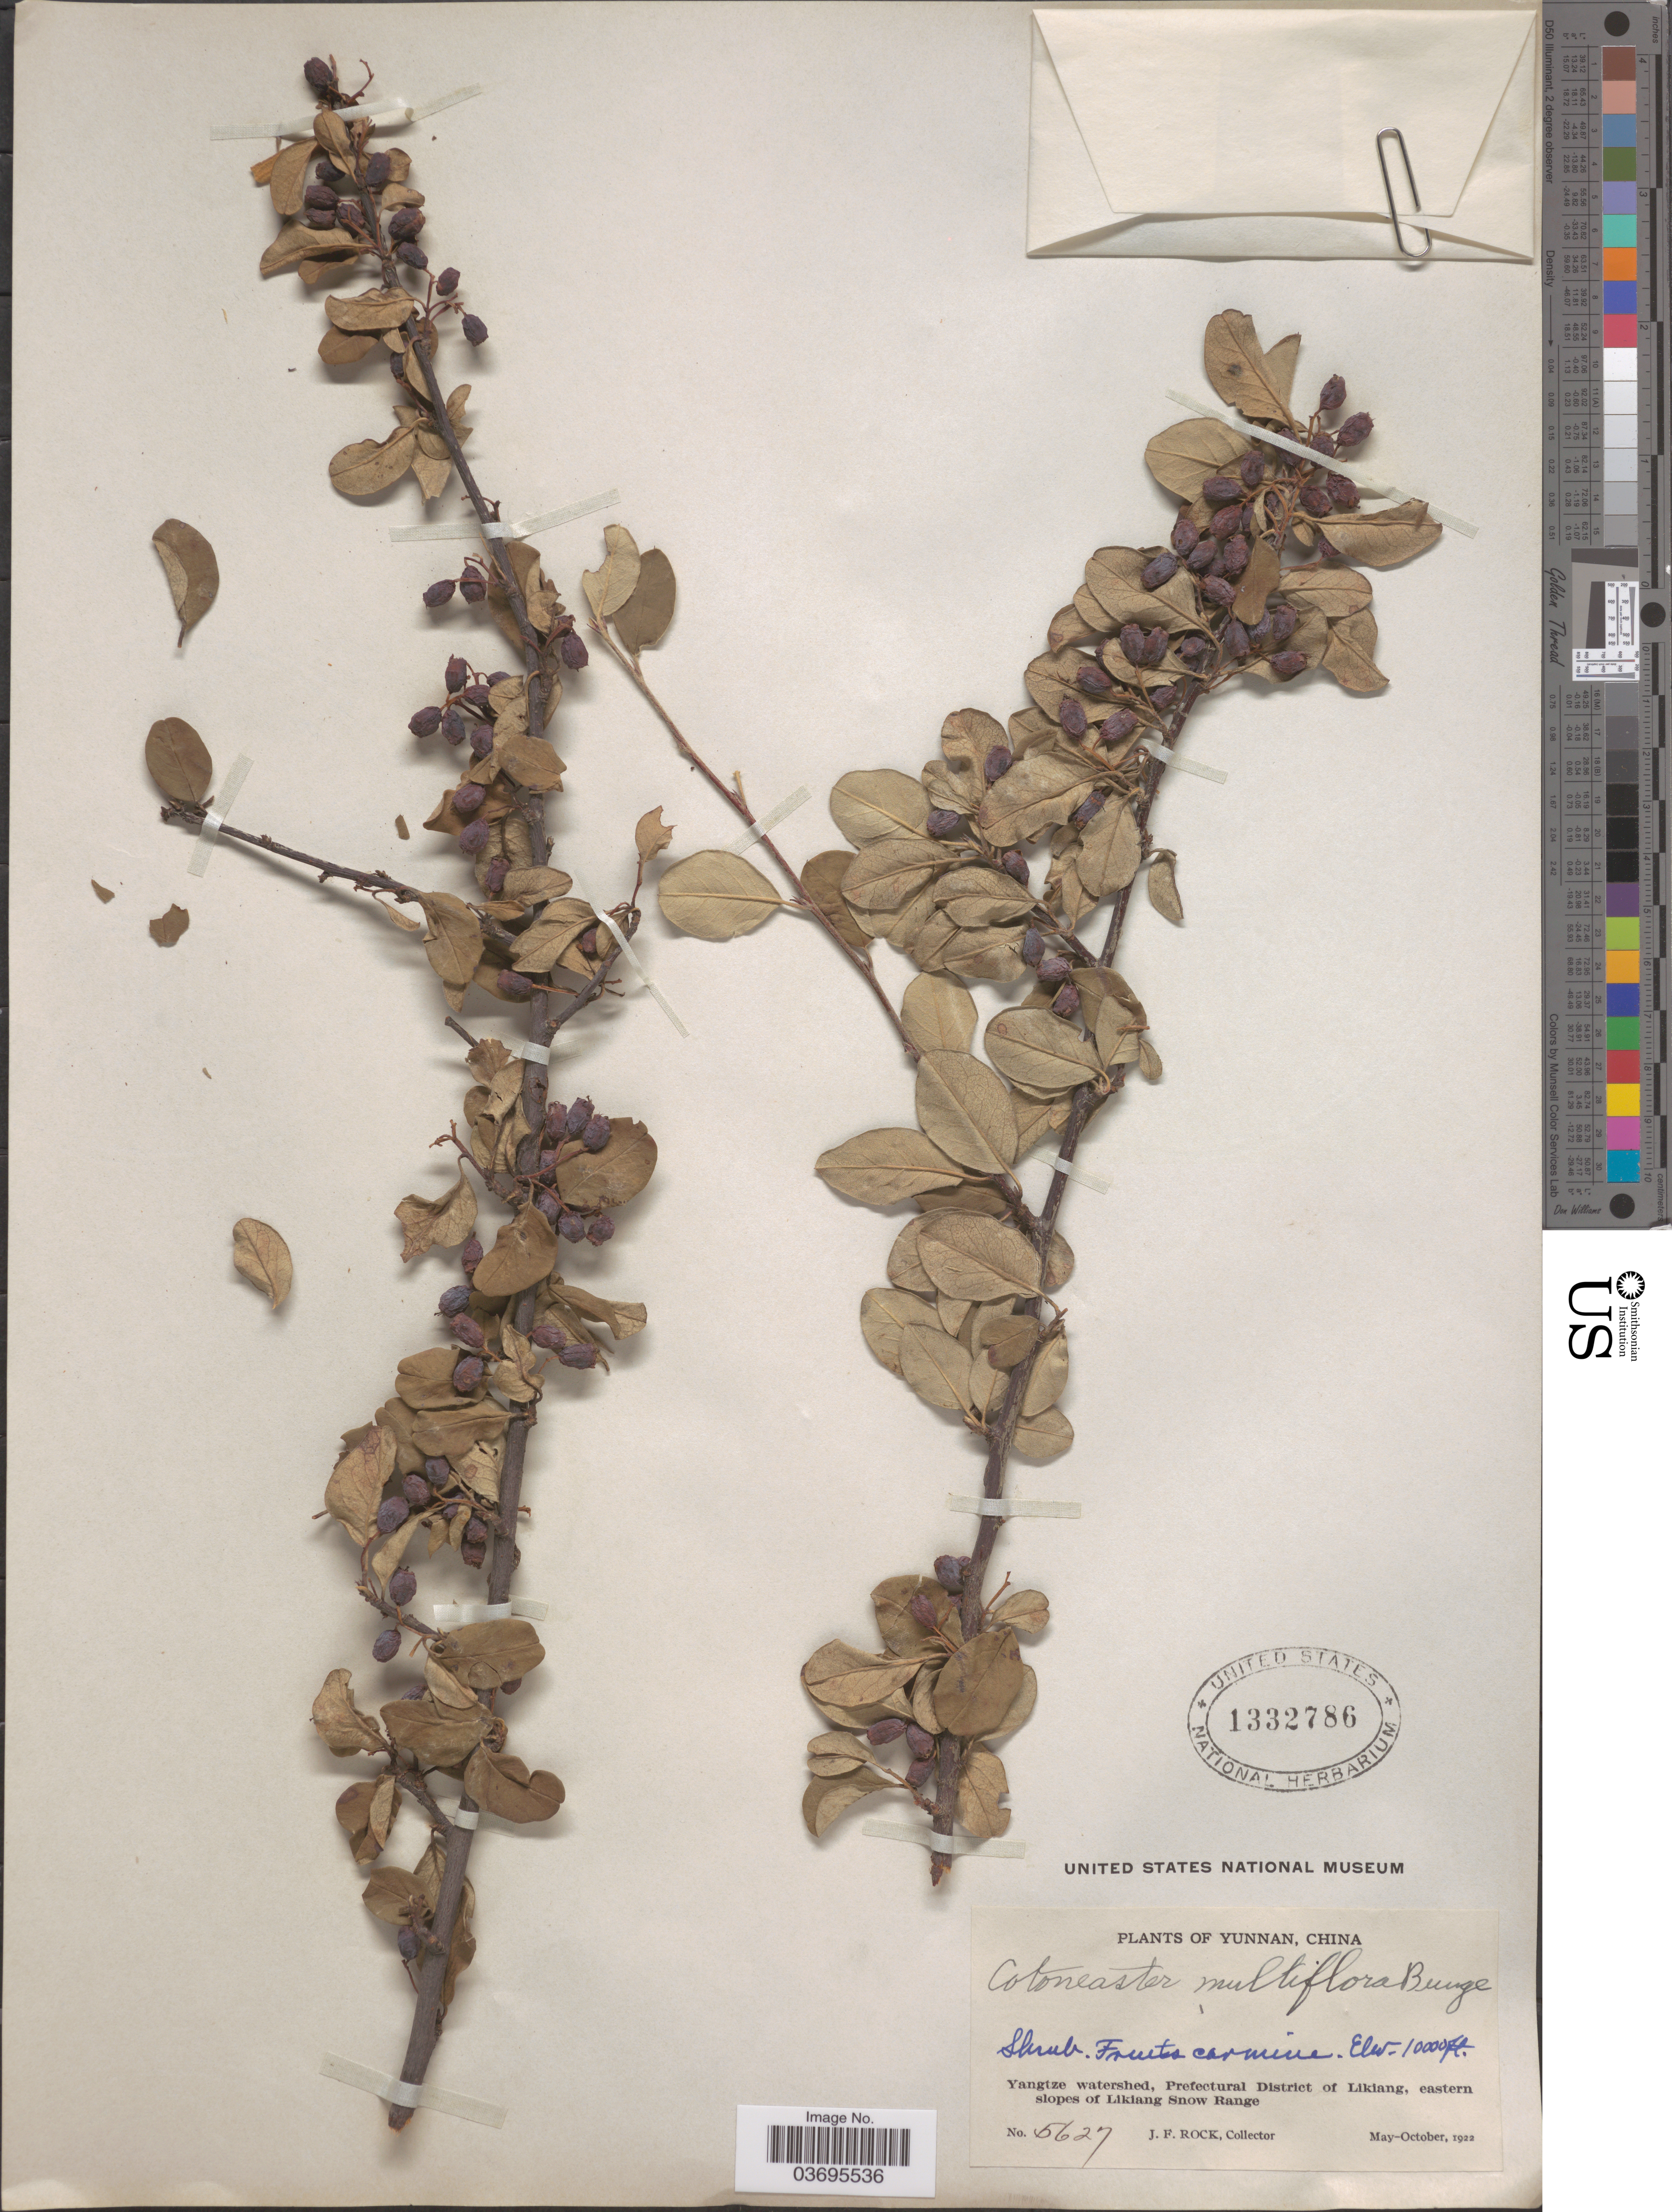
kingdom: Plantae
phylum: Tracheophyta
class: Magnoliopsida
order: Rosales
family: Rosaceae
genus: Cotoneaster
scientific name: Cotoneaster multiflora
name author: Bunge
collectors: J. Rock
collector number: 5627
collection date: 1922-05/1922-10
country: China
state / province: Yunnan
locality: Yangtze watershed, Prefectural District of Likiang, eastern slopes of Likiang Snow Range.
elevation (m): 3048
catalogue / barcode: US 1332786